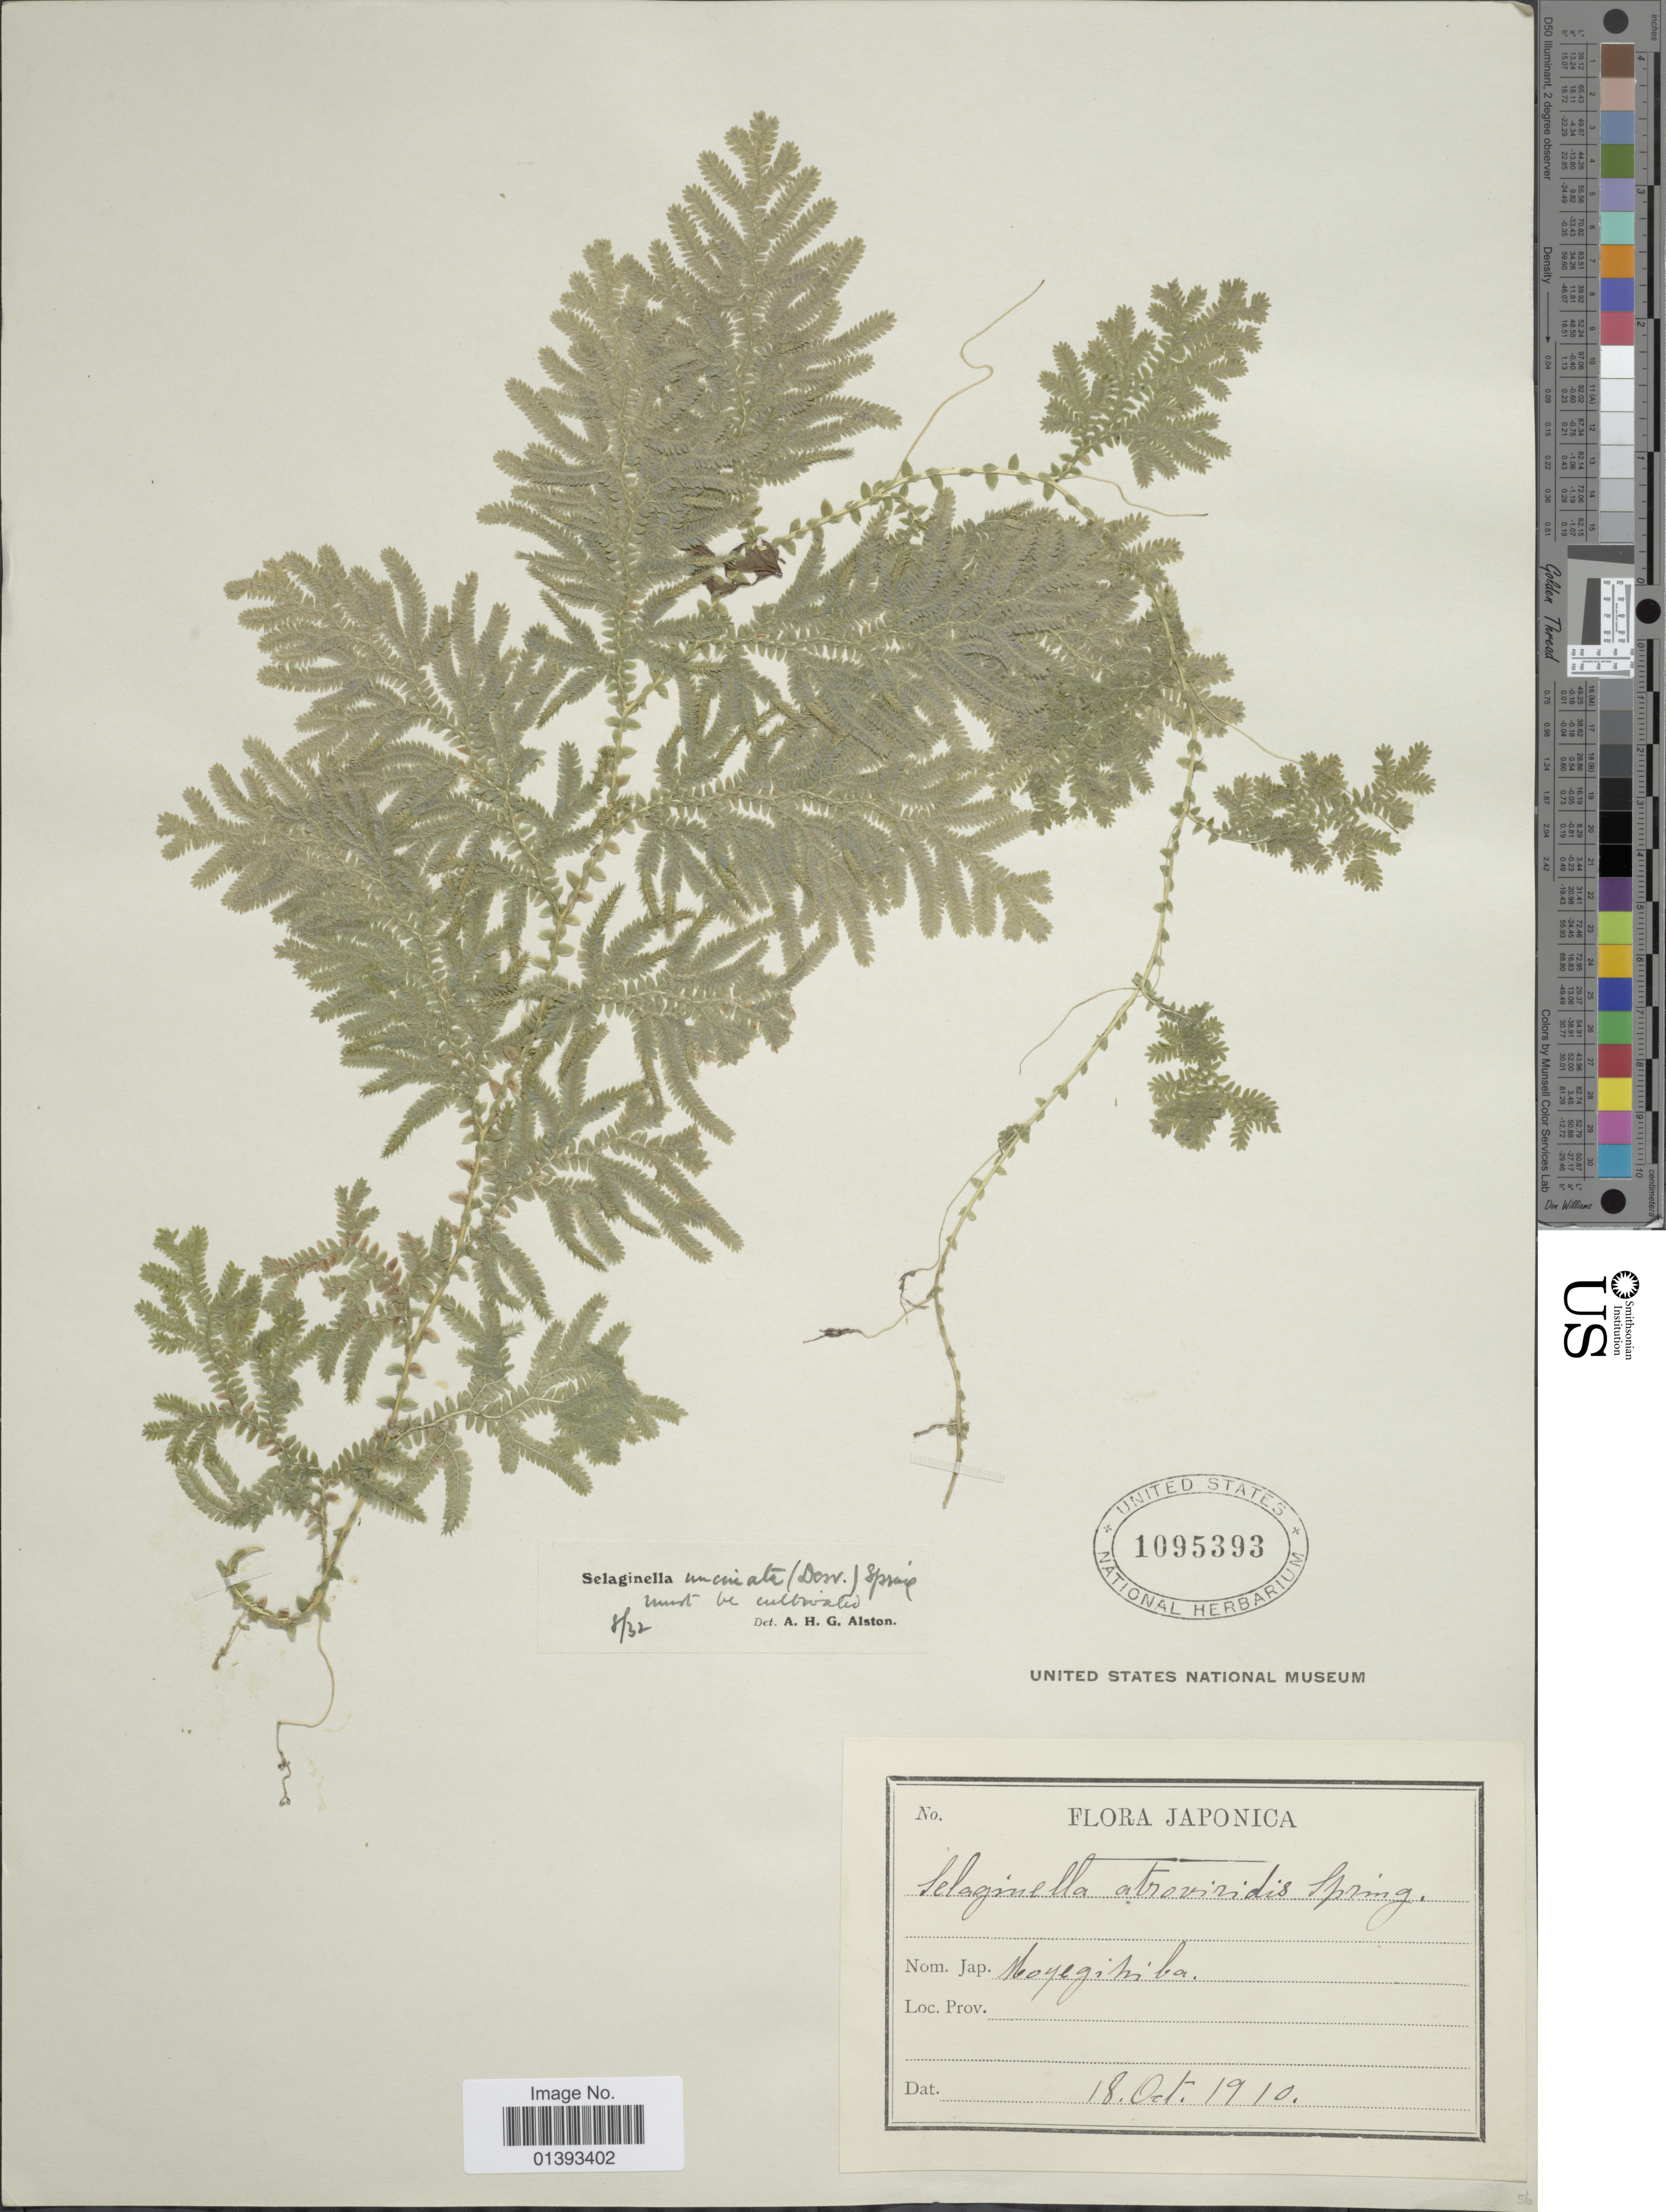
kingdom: Plantae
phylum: Tracheophyta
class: Lycopodiopsida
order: Selaginellales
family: Selaginellaceae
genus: Selaginella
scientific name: Selaginella uncinata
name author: (Desr. ex Poir.) Spring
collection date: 1910-10-18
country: Japan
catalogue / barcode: US 1095393